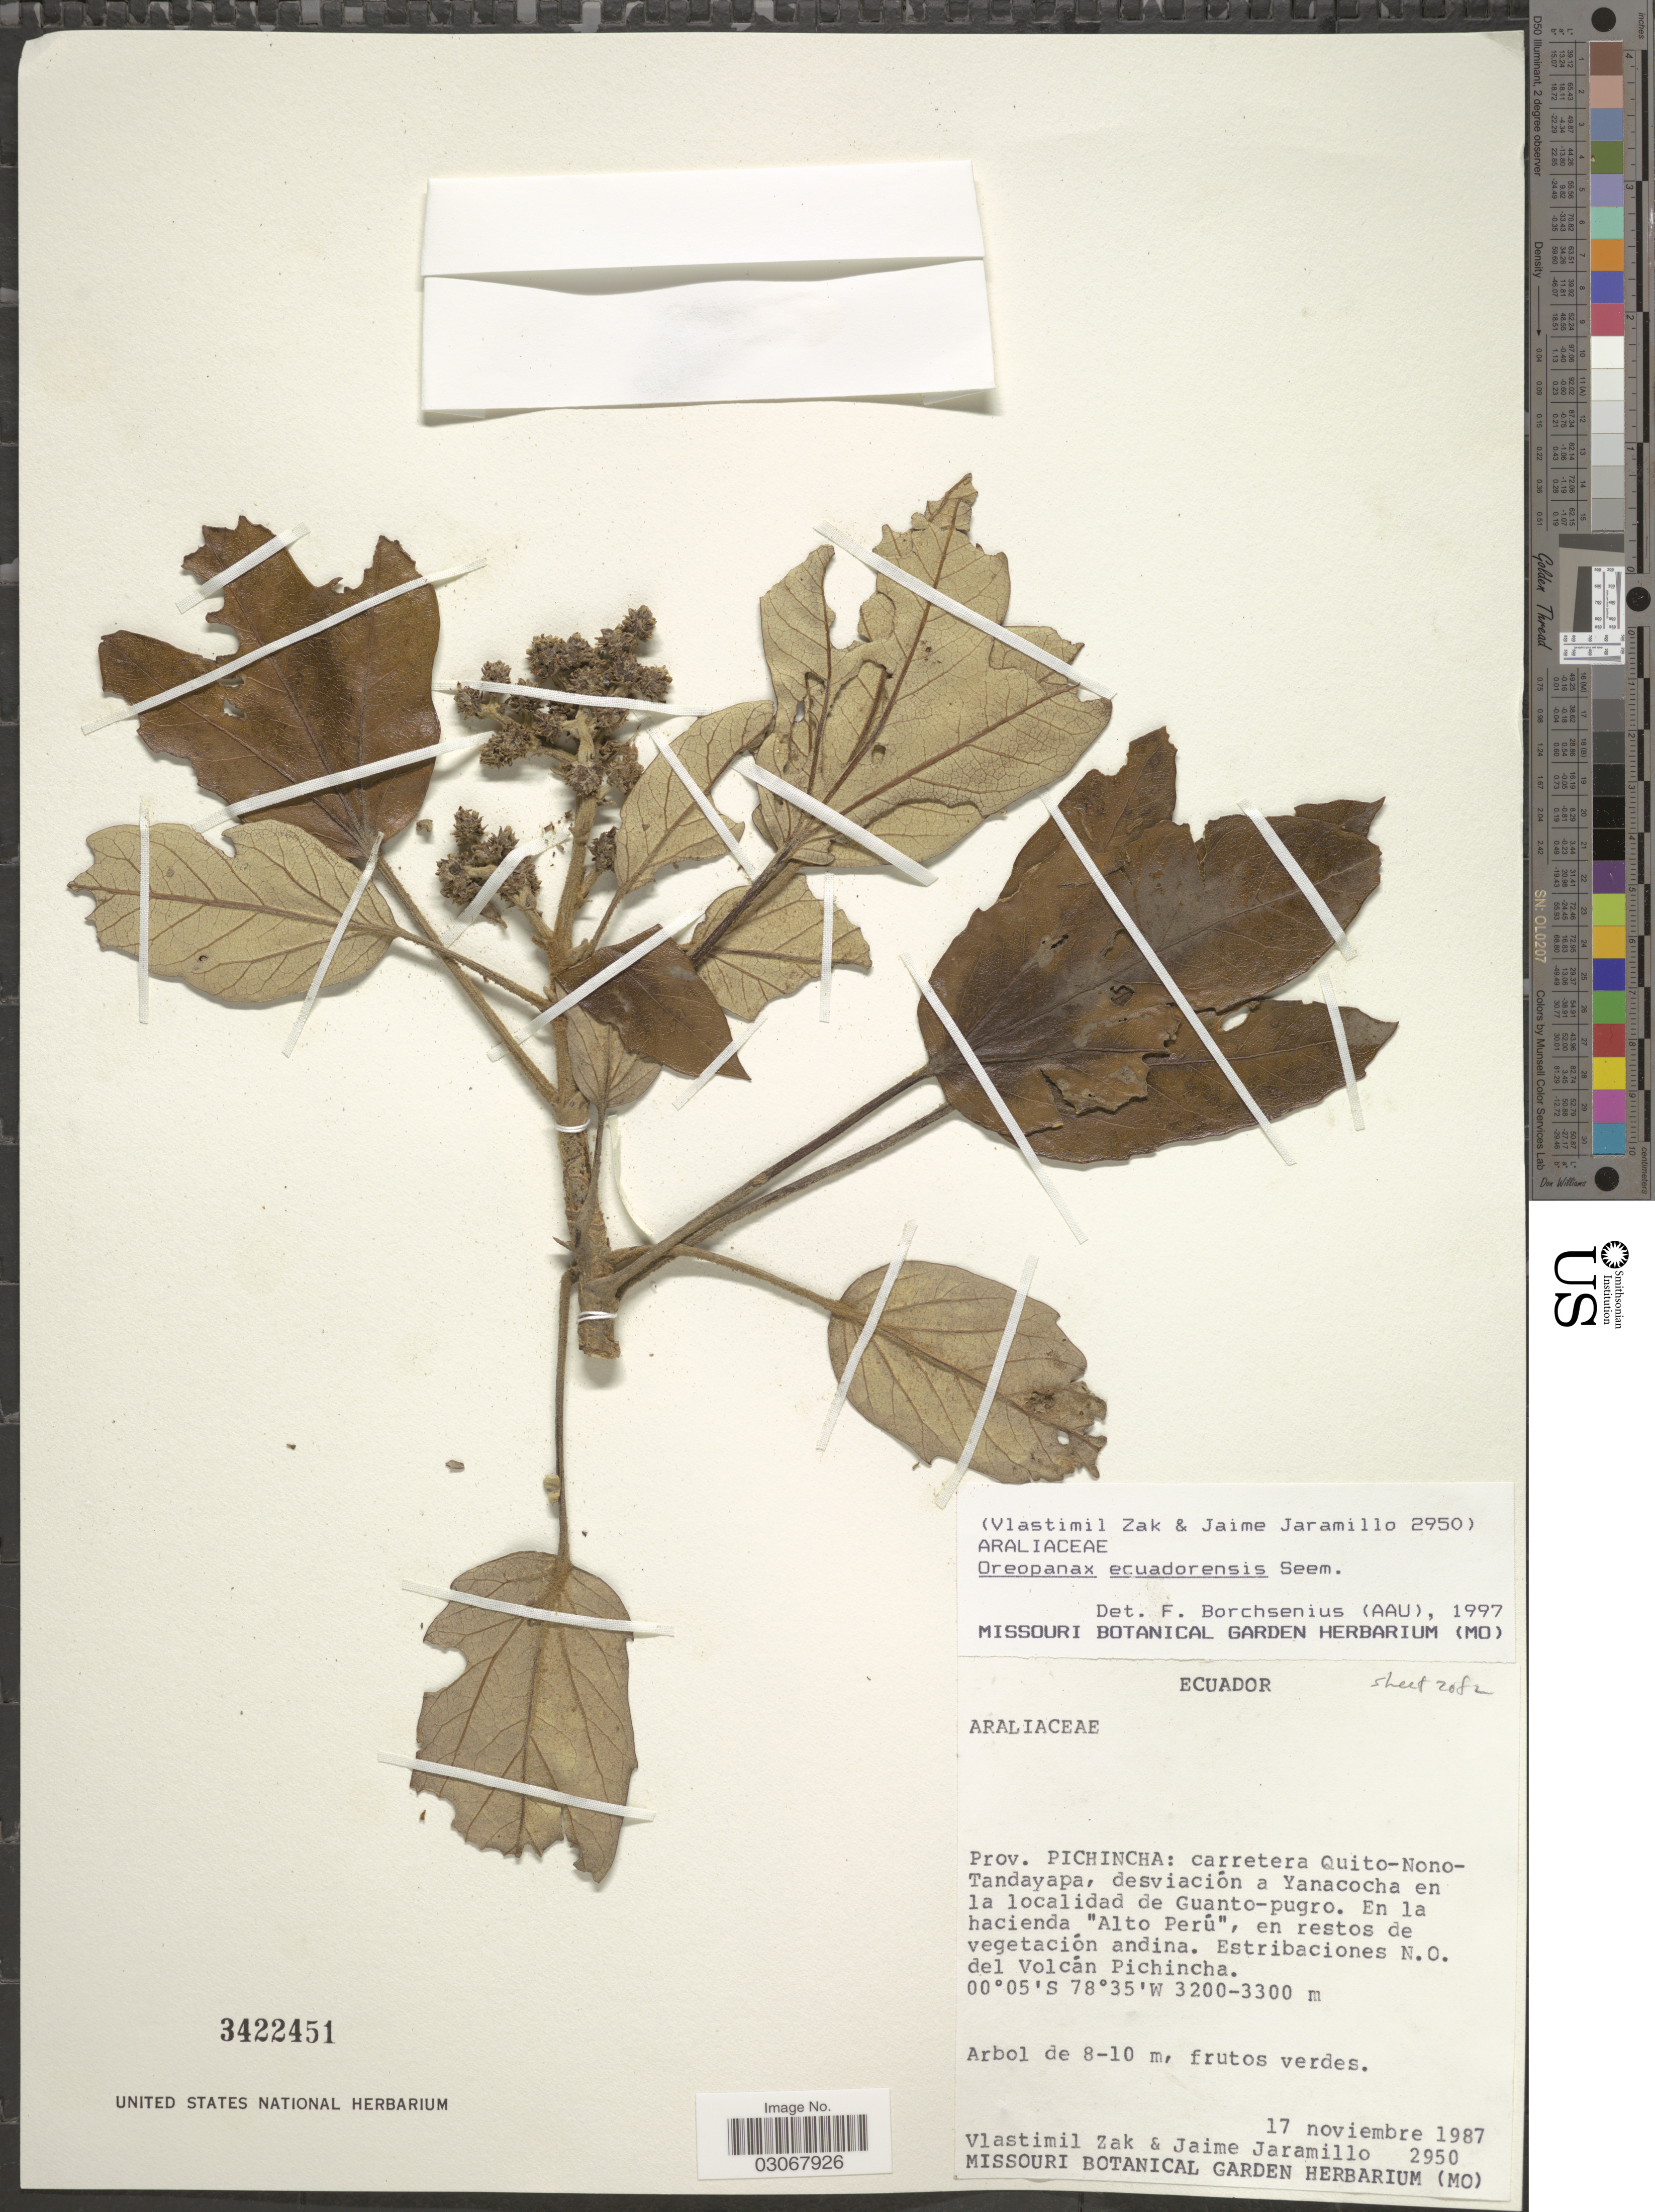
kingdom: Plantae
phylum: Tracheophyta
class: Magnoliopsida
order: Apiales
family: Araliaceae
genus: Oreopanax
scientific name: Oreopanax ecuadoriensis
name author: Seem.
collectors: V. Zak & J. Jaramillo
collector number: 2950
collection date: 1987-11-17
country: Ecuador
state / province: Pichincha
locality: Carretera Quito-Nono-Tandayapa, desviación a Yanacocha en la localidad de Guanto-pugro. En la hacienda "Alto Perú", en restos de vegetación andina. Estribaciones N.O. del Volcán Pichincha.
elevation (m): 3200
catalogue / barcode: US 3422451